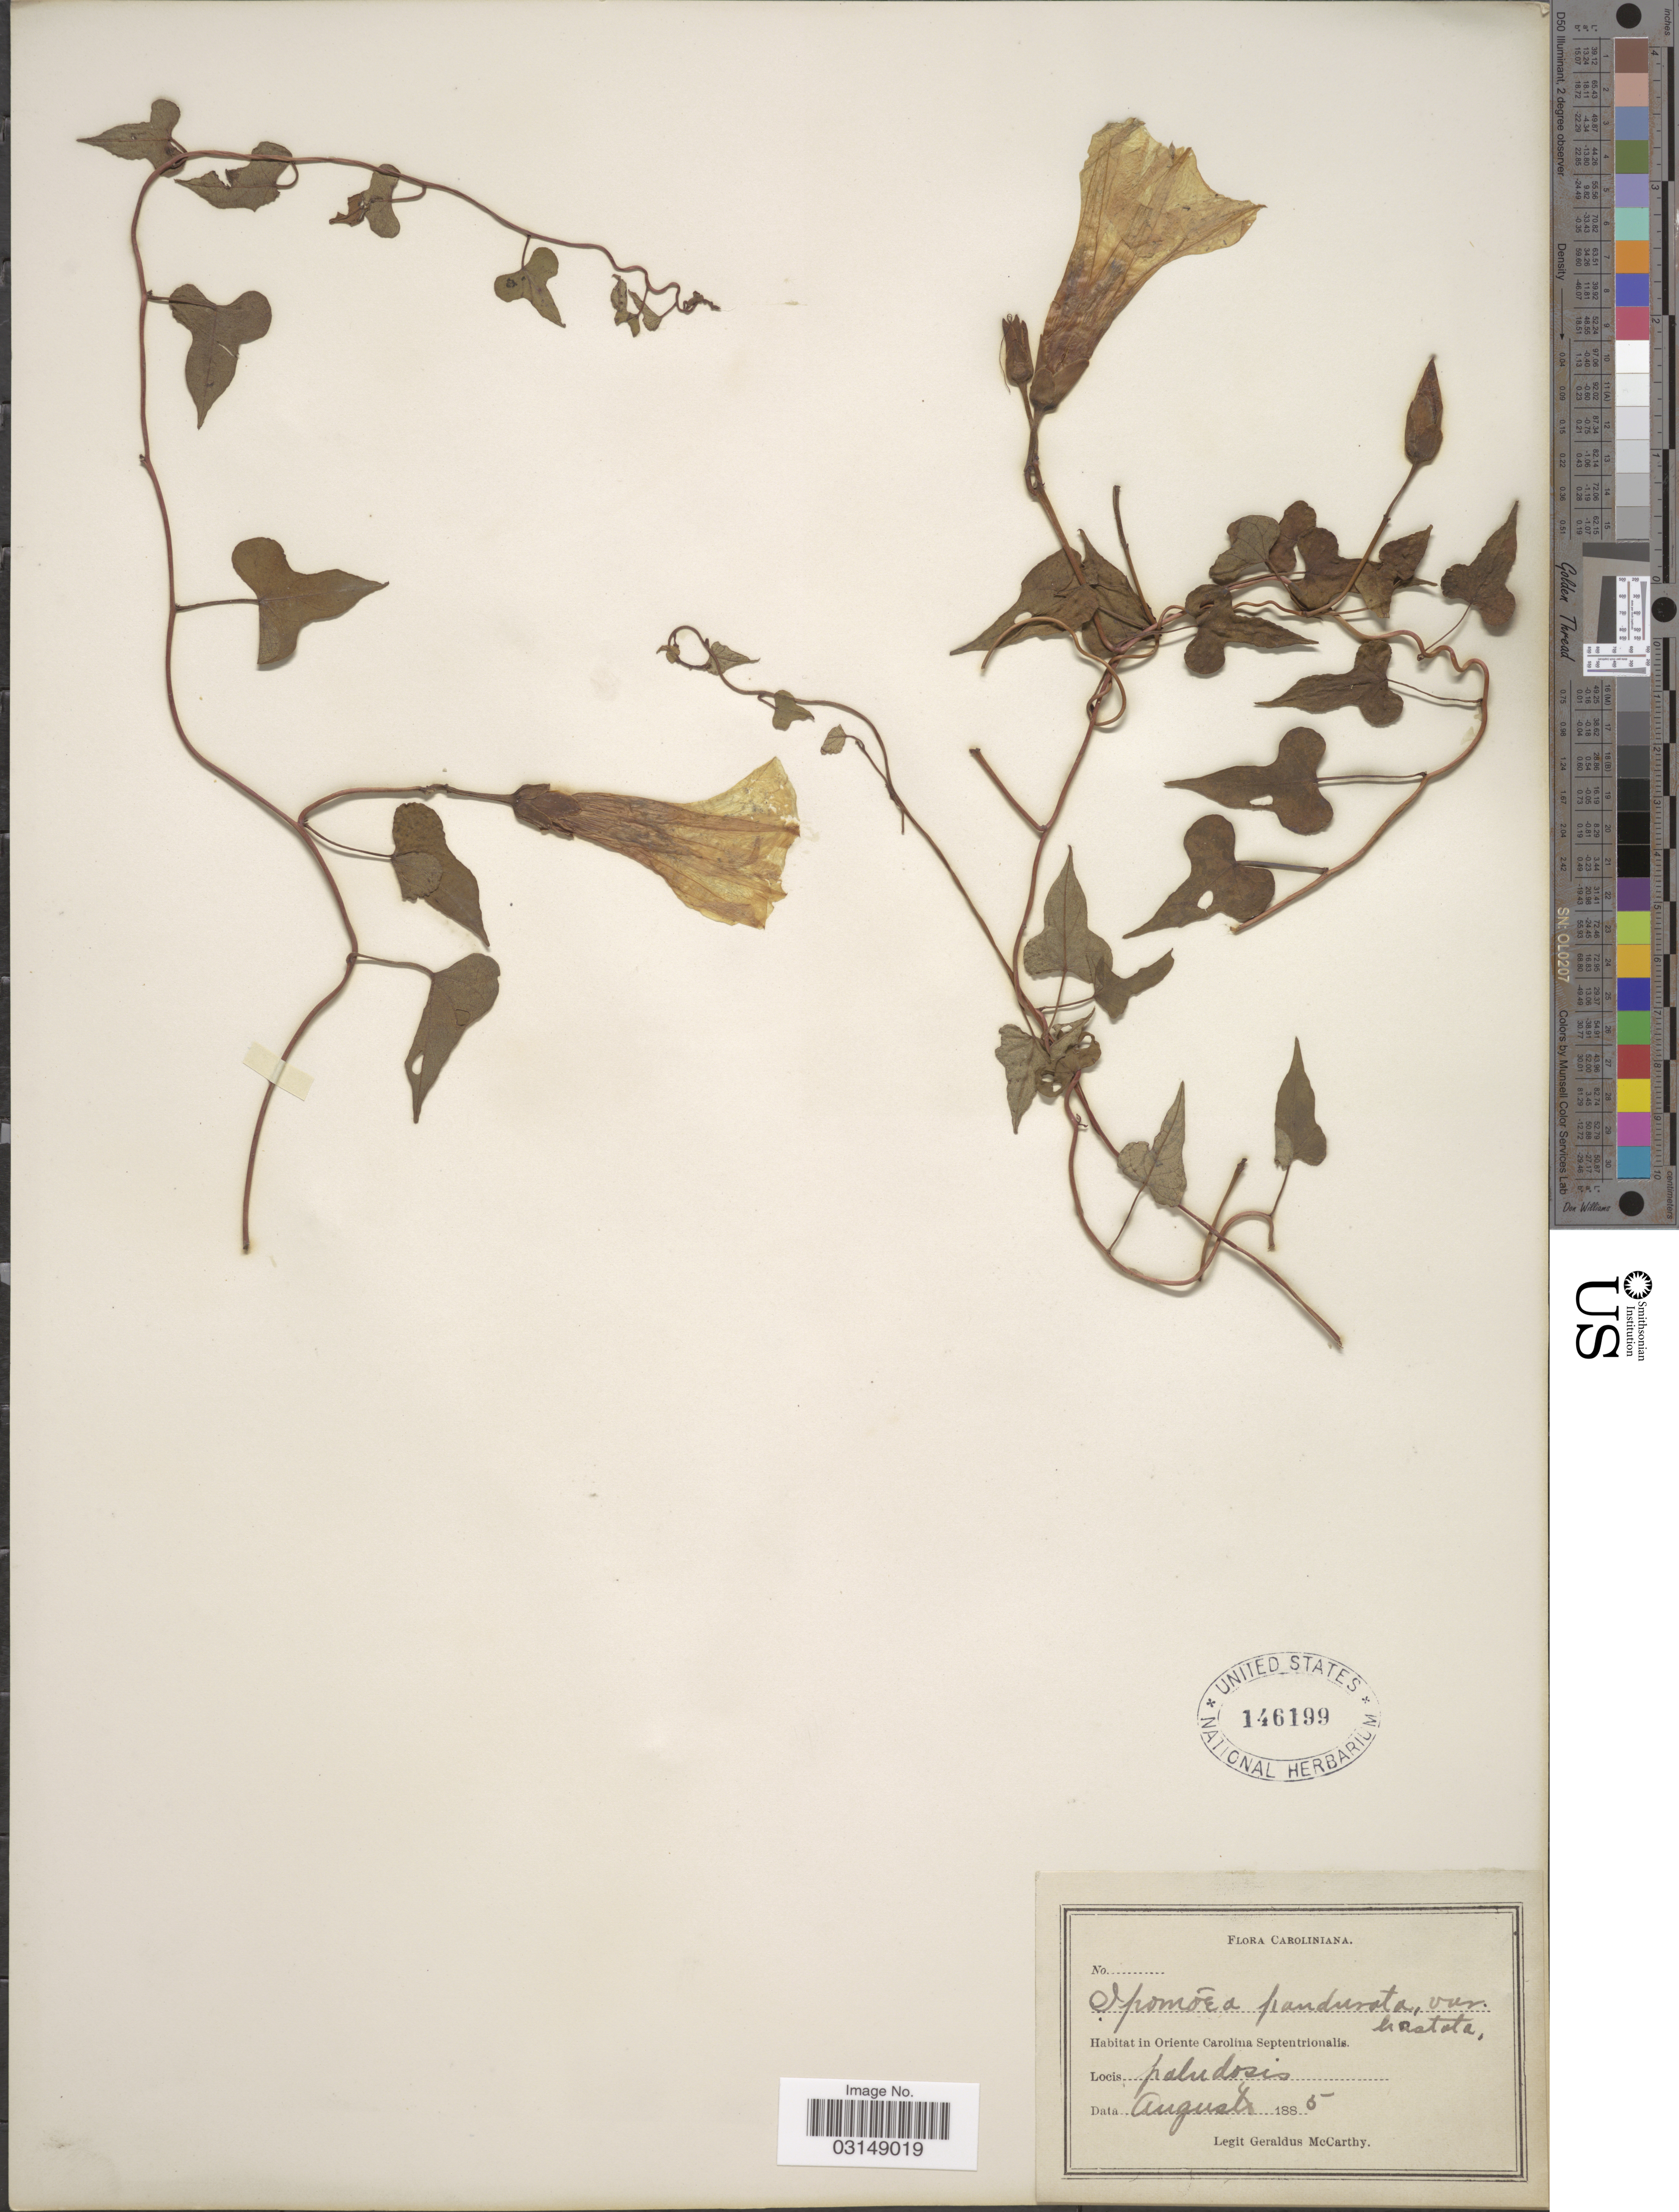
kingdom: Plantae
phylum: Tracheophyta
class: Magnoliopsida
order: Solanales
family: Convolvulaceae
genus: Ipomoea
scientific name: Ipomoea pandurata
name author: (L.) G. Mey.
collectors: M. McCarthy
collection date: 1885-08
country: United States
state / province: North Carolina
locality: Caroliniana. Oriente Carolina Septentrionalis, paludosis.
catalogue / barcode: US 146199